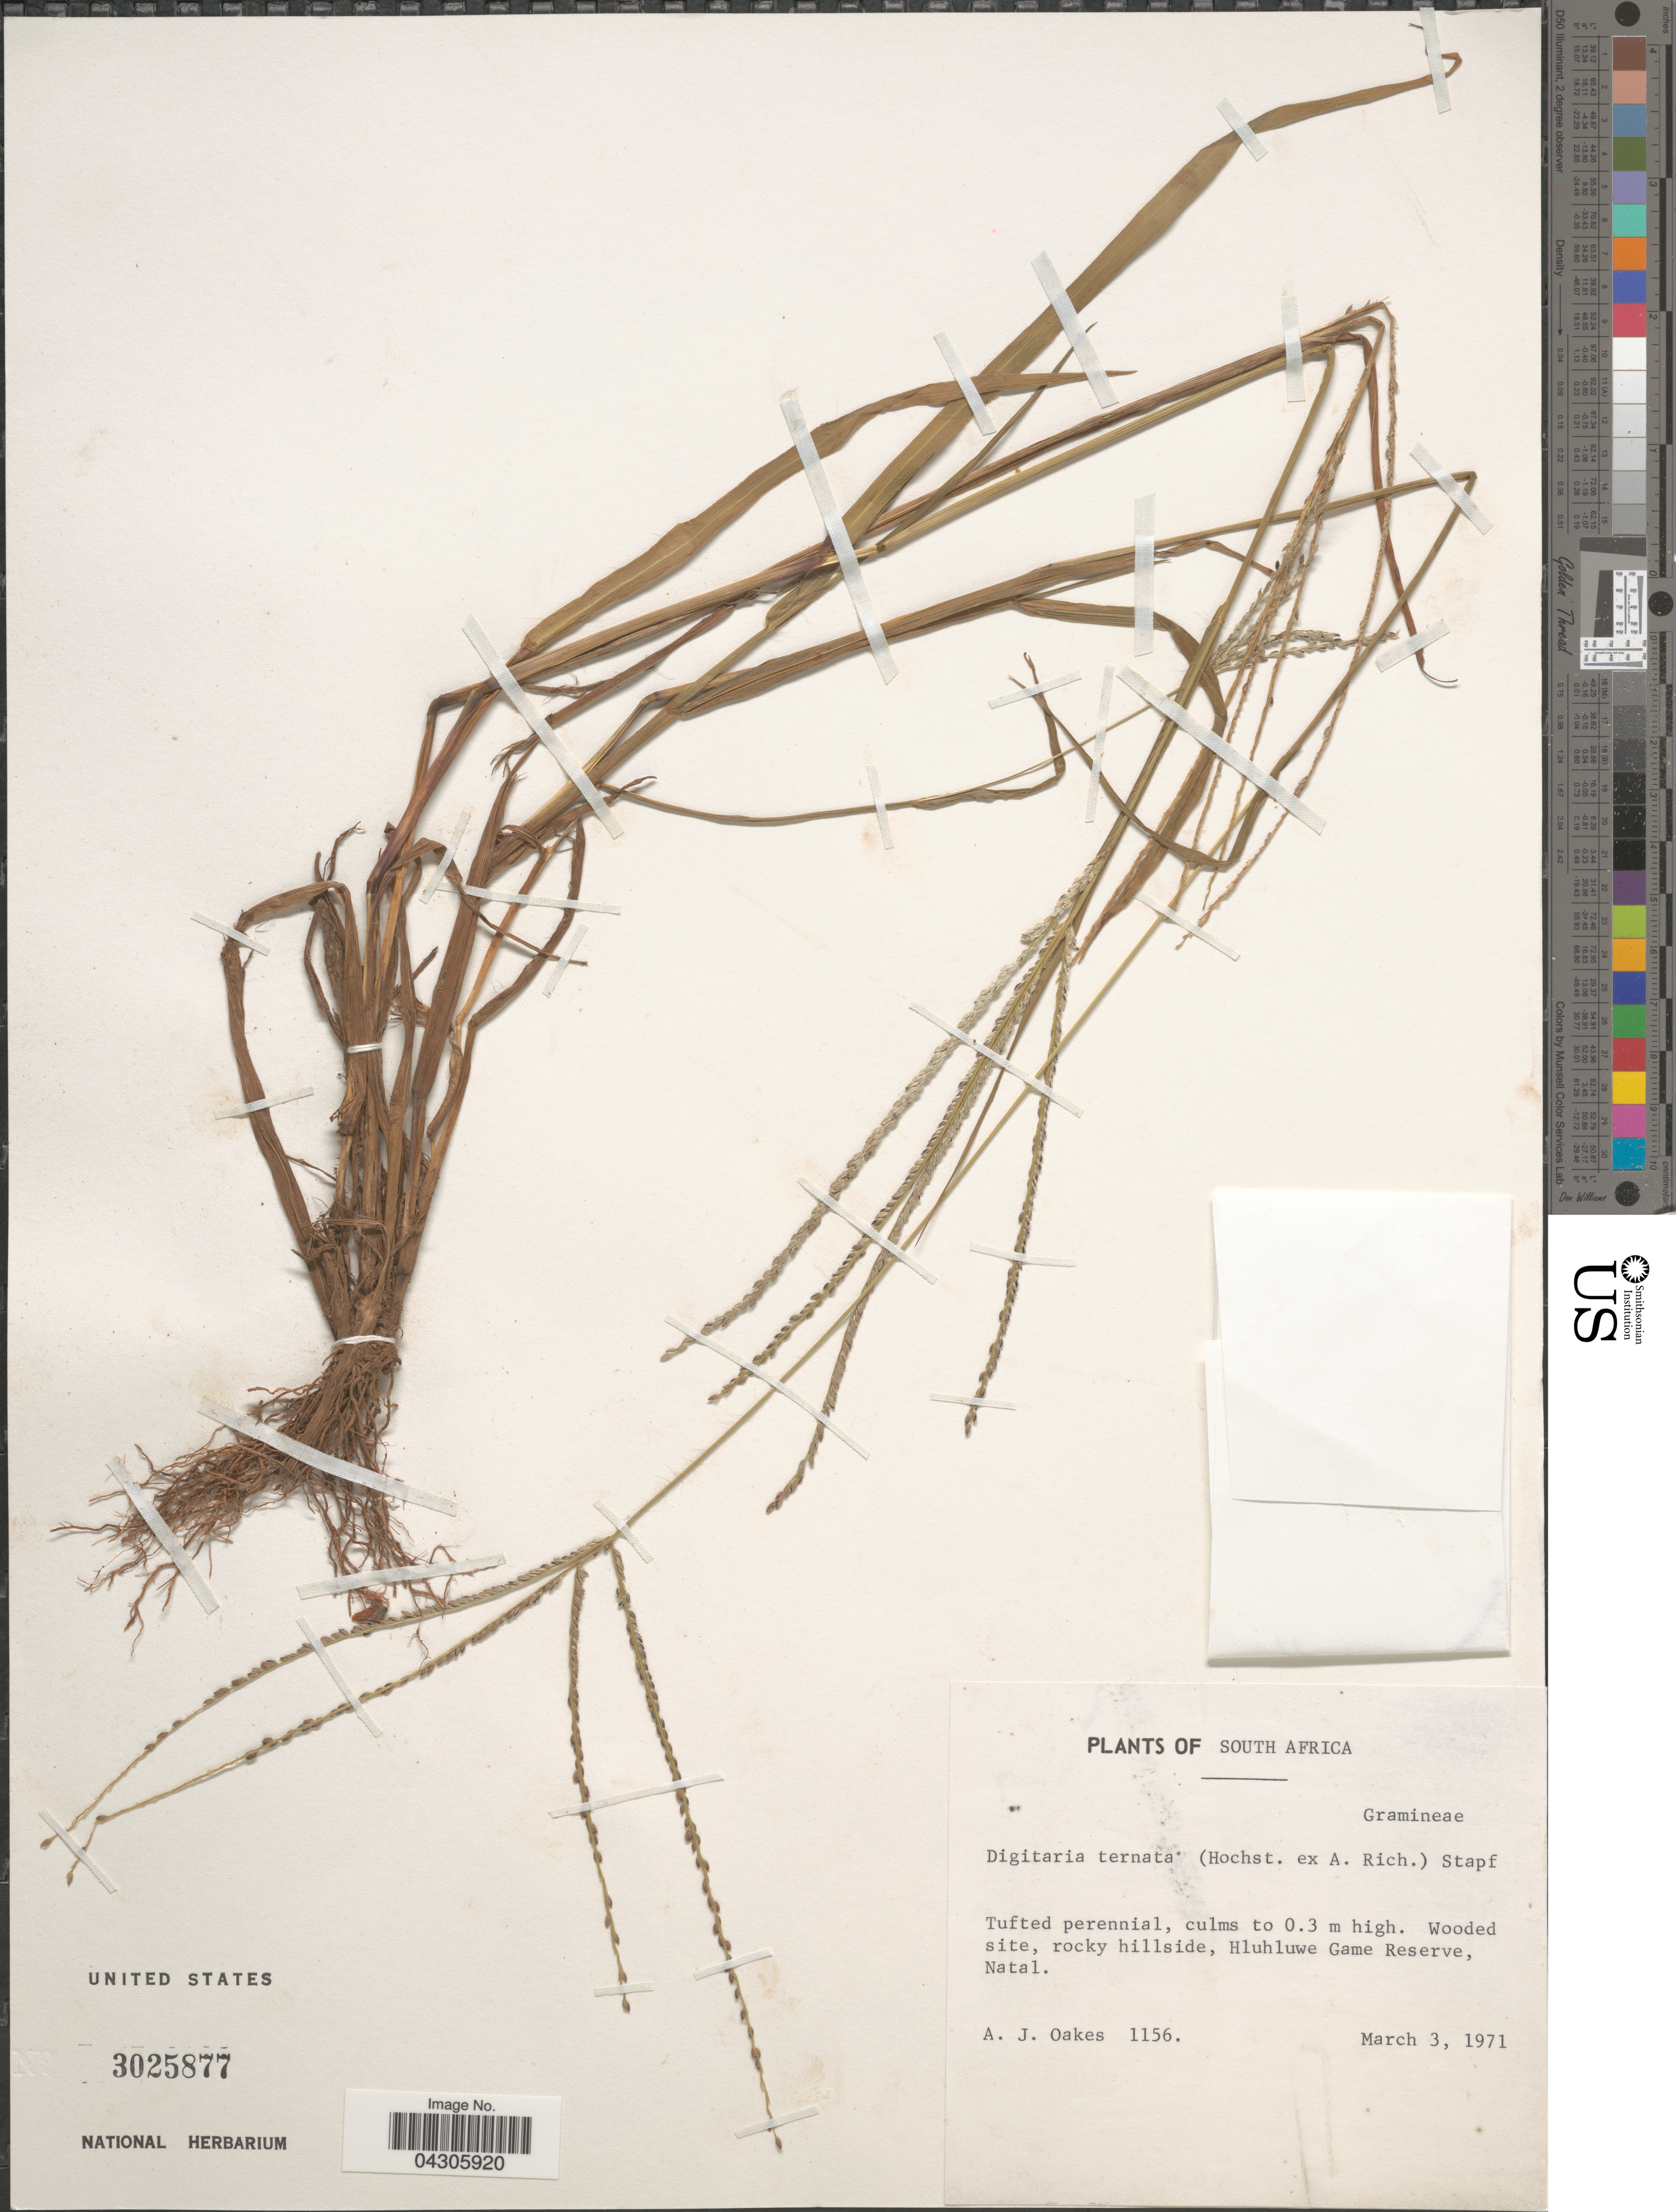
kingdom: Plantae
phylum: Tracheophyta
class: Liliopsida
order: Poales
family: Poaceae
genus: Digitaria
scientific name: Digitaria ternata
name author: (Hochr. ex A. Rich.) Stapf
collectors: A. Oakes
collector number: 1156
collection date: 1971-03-03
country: South Africa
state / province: KwaZulu-Natal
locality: Hluhluwe Game Reserve, Natal.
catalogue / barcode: US 3025877